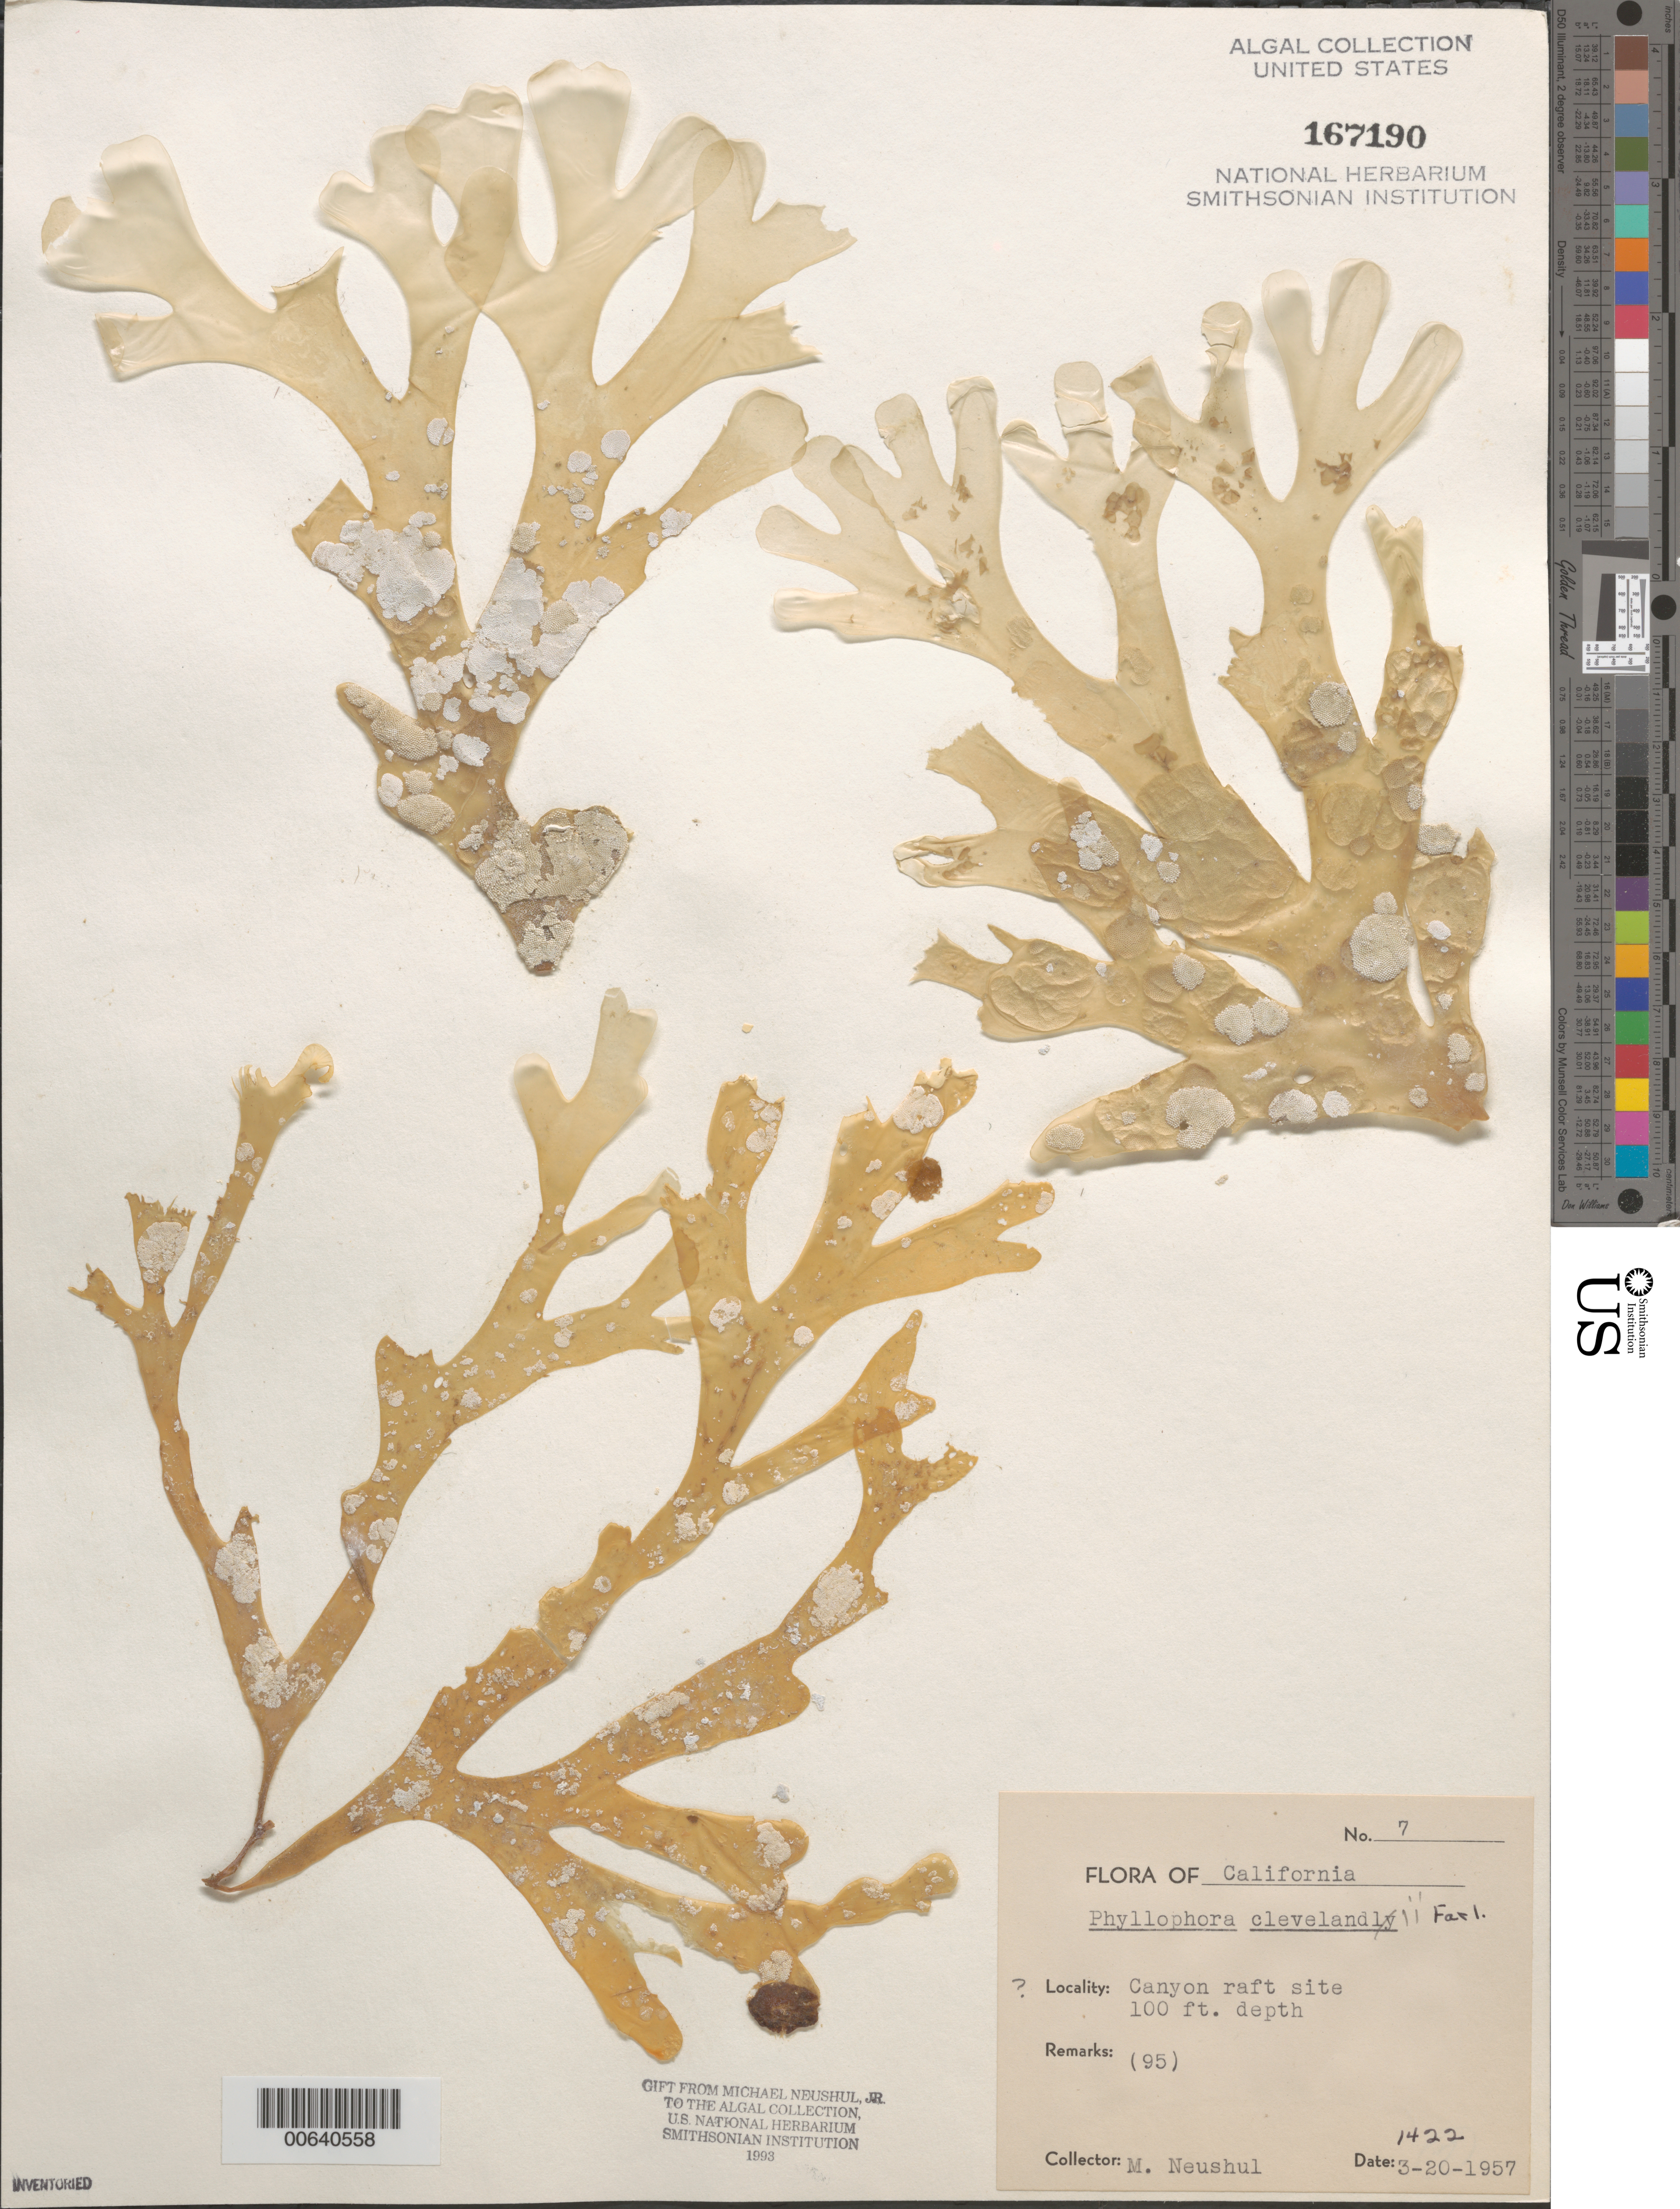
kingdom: Plantae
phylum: Rhodophyta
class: Florideophyceae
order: Gigartinales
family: Phyllophoraceae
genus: Ozophora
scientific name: Ozophora clevelandii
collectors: M. Neushul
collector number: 7 & Neushul 1422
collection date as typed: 20 Mar 1957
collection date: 1957-03-20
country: United States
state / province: California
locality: Canyon raft site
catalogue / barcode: US 167190